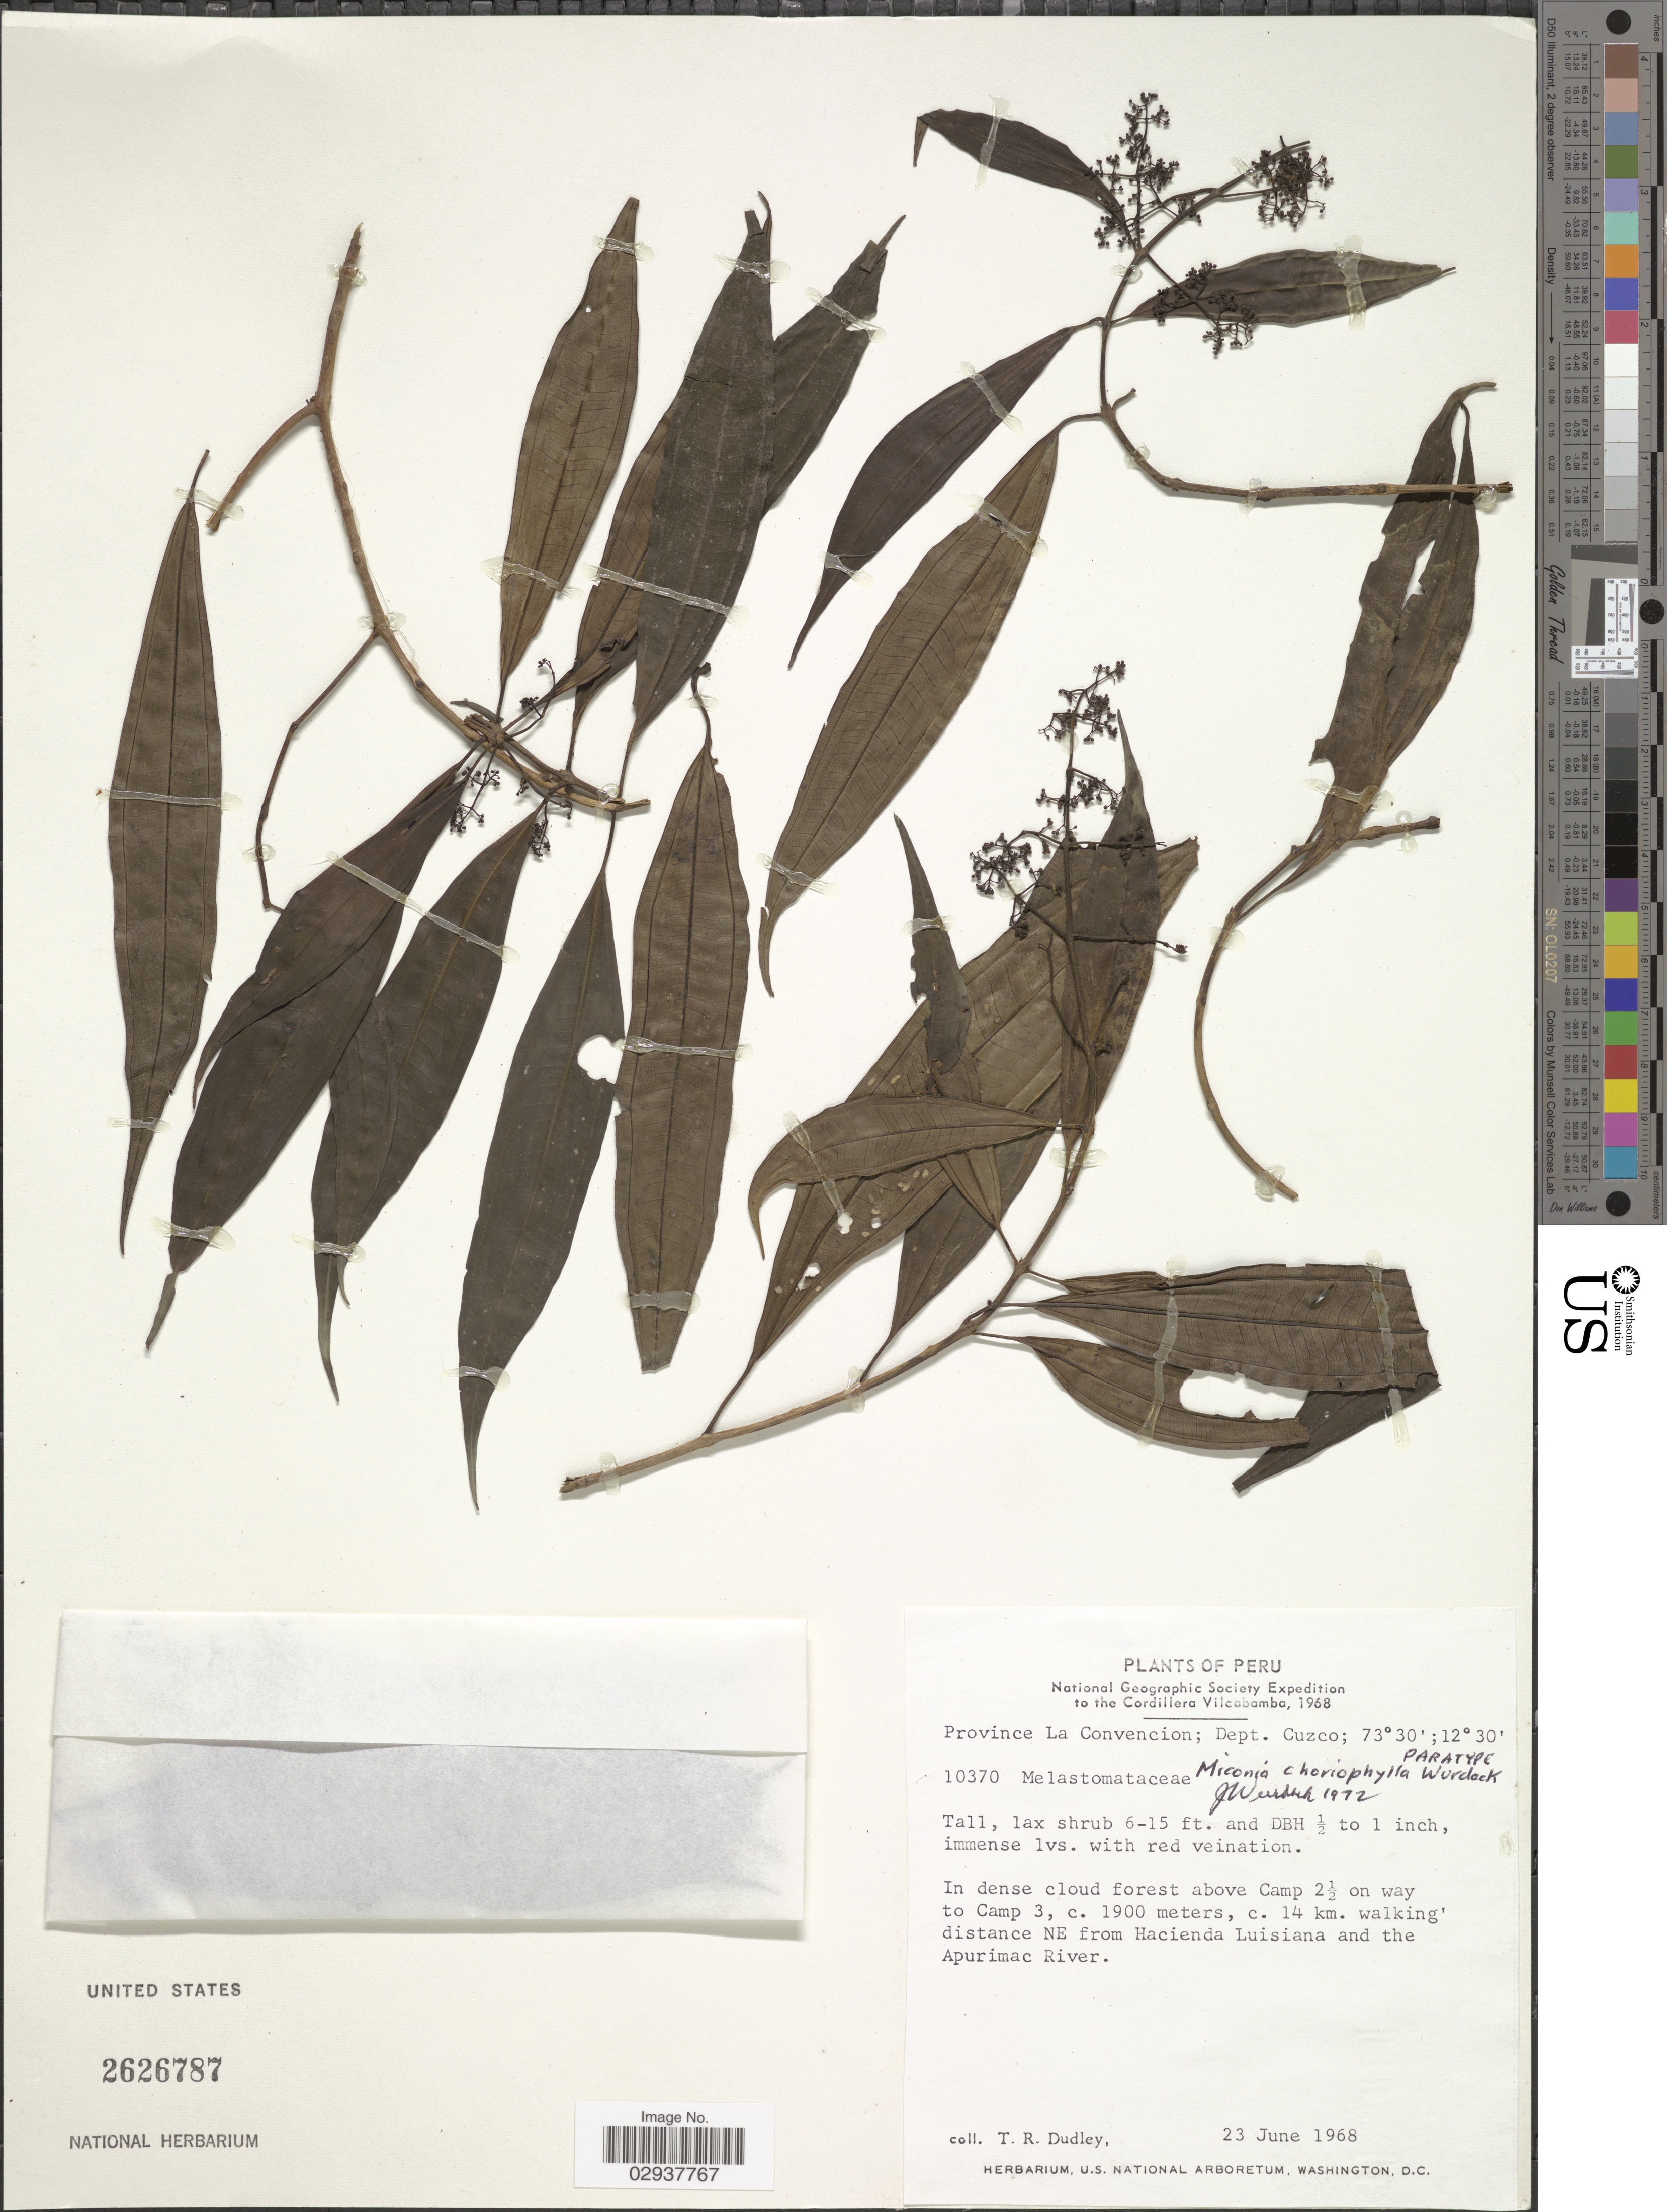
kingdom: Plantae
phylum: Tracheophyta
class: Magnoliopsida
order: Myrtales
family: Melastomataceae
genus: Miconia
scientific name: Miconia choriophylla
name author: Wurdack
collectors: T. R. Dudley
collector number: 10370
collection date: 1968-06-23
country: Peru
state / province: Cusco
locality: The Cordillera Vilcabamba; Province La Convencion; Dept. Cuzco. Above Camp 2½ on way to Camp 3, c. 14 km. walking' distance NE from the Hacienda Luisiana and the Apurimac River.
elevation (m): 1900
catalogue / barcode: US 2626787